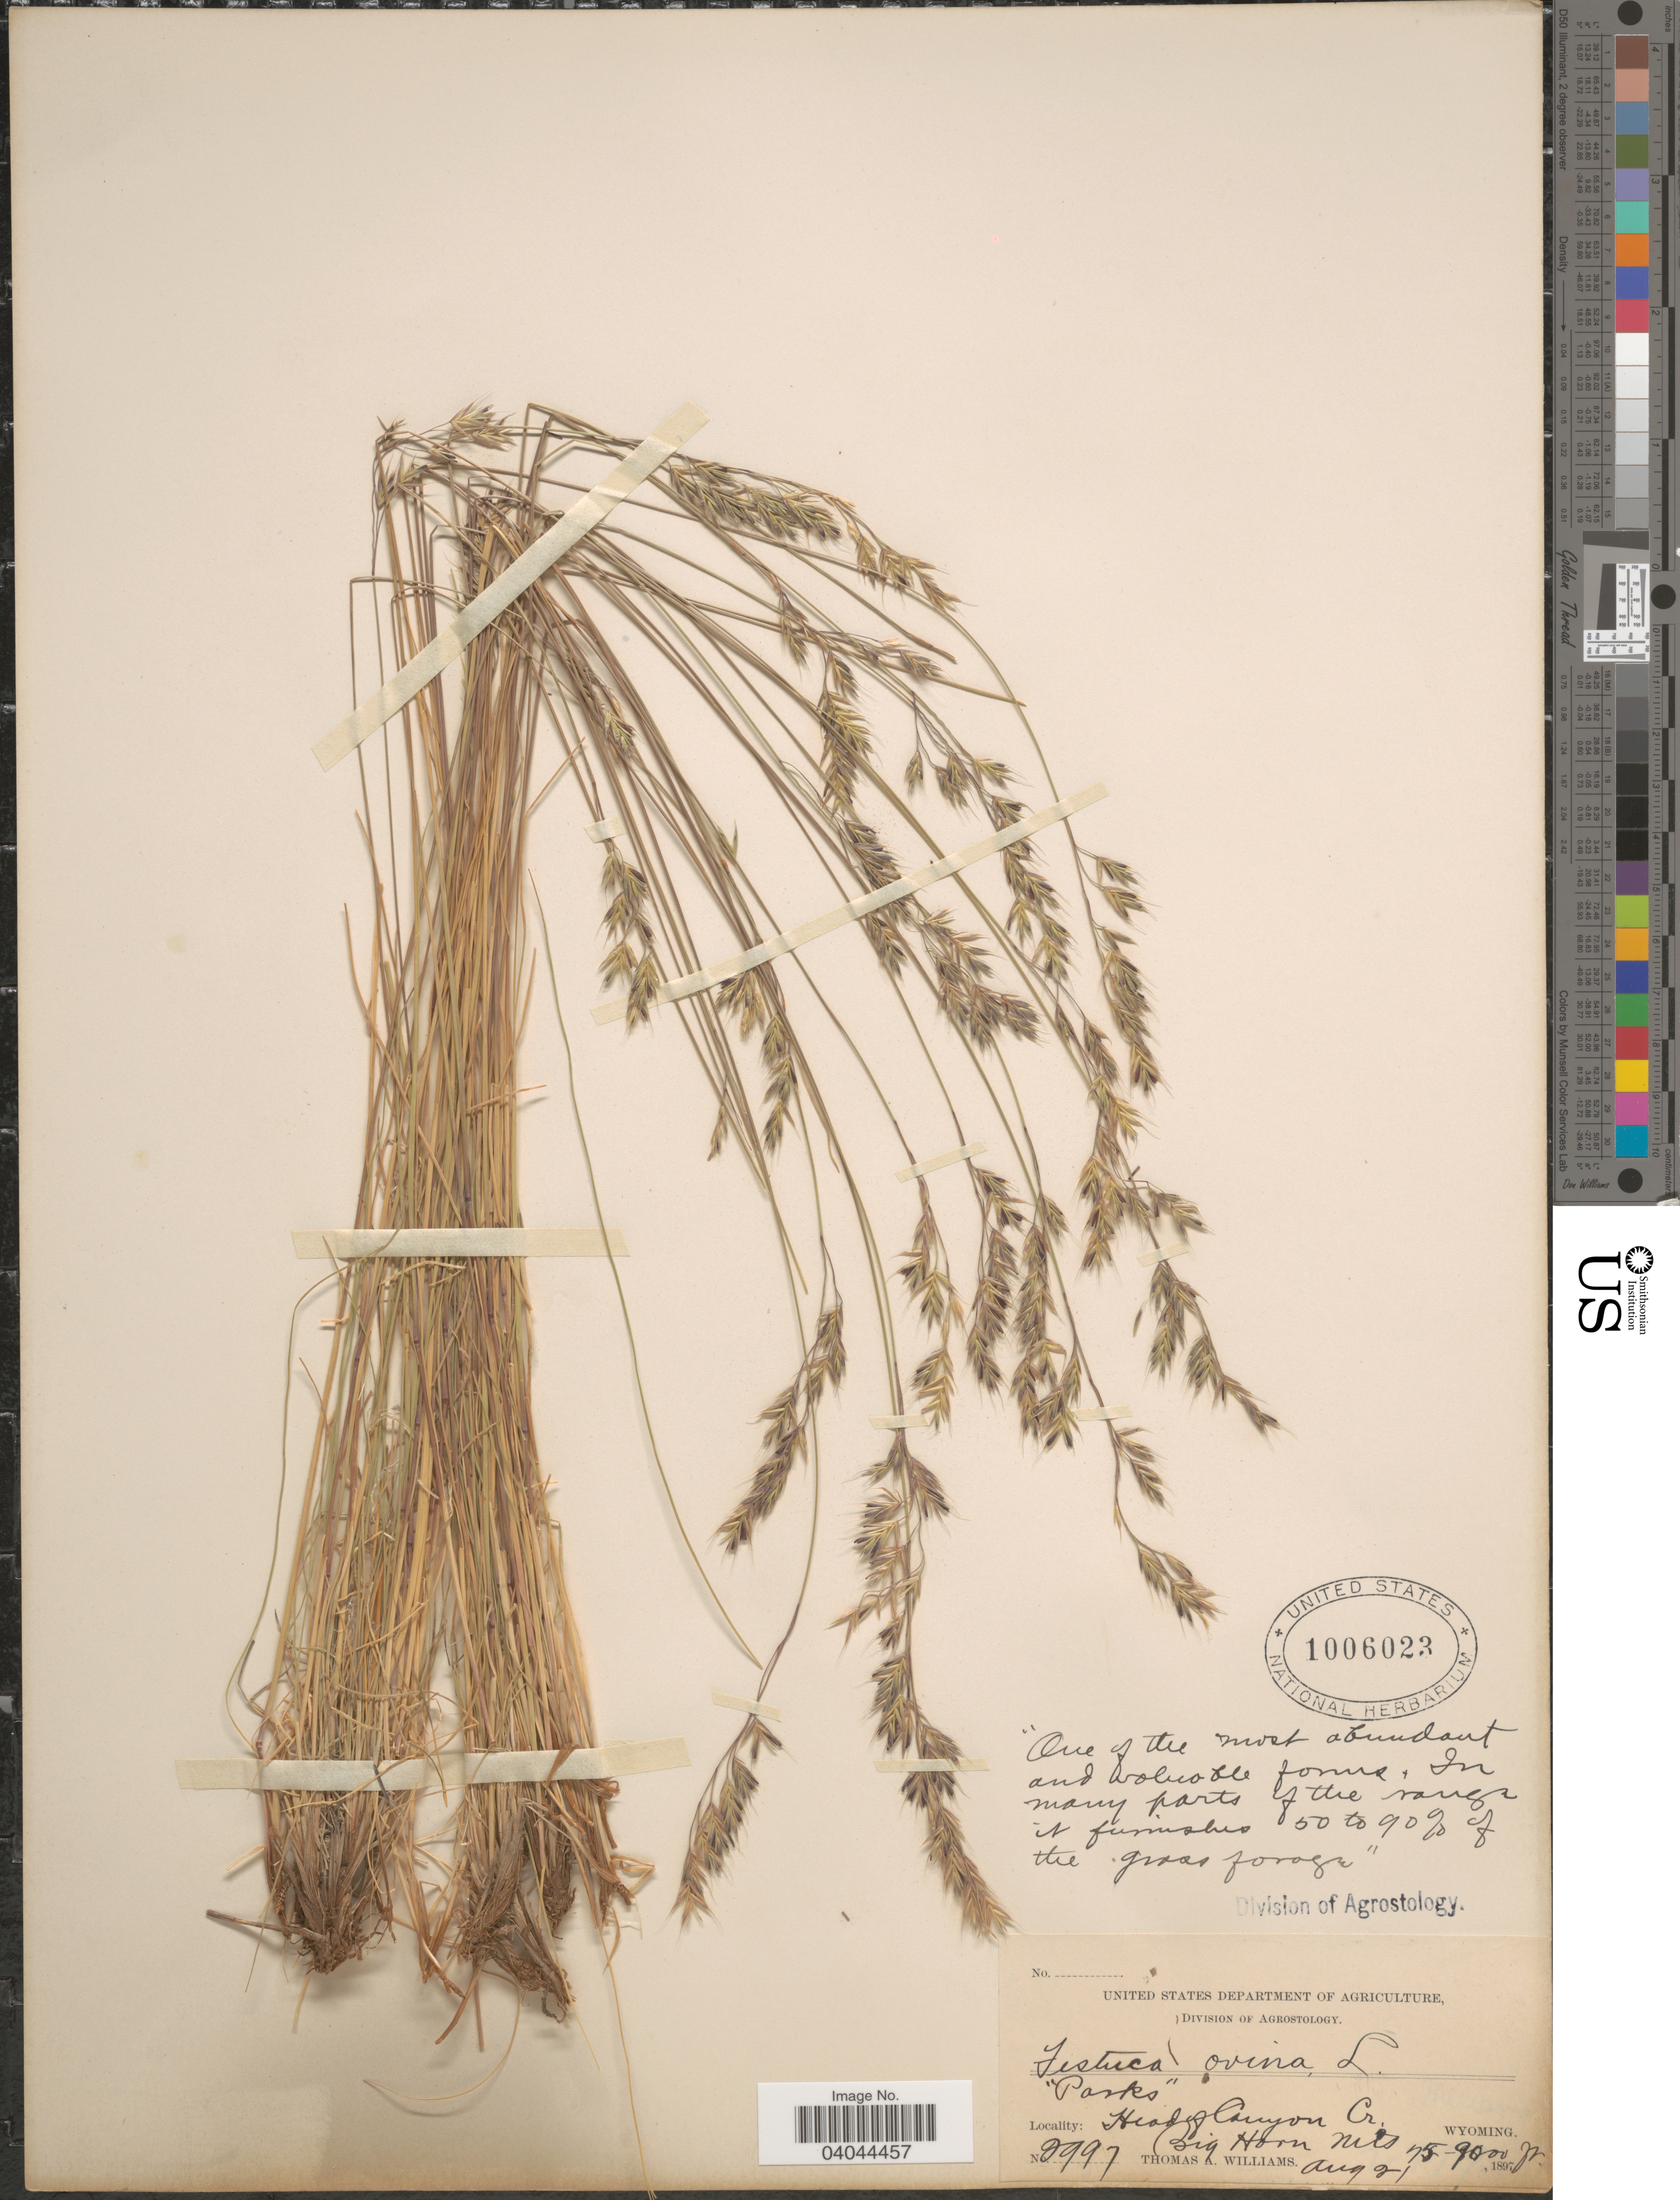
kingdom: Plantae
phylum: Tracheophyta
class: Liliopsida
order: Poales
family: Poaceae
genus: Festuca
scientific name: Festuca ovina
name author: L.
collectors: T. A. Williams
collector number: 2997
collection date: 1897-08-21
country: United States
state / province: Wyoming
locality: Head of Canyon Cr. Big Horn Mts.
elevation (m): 2286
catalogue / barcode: US 1006023